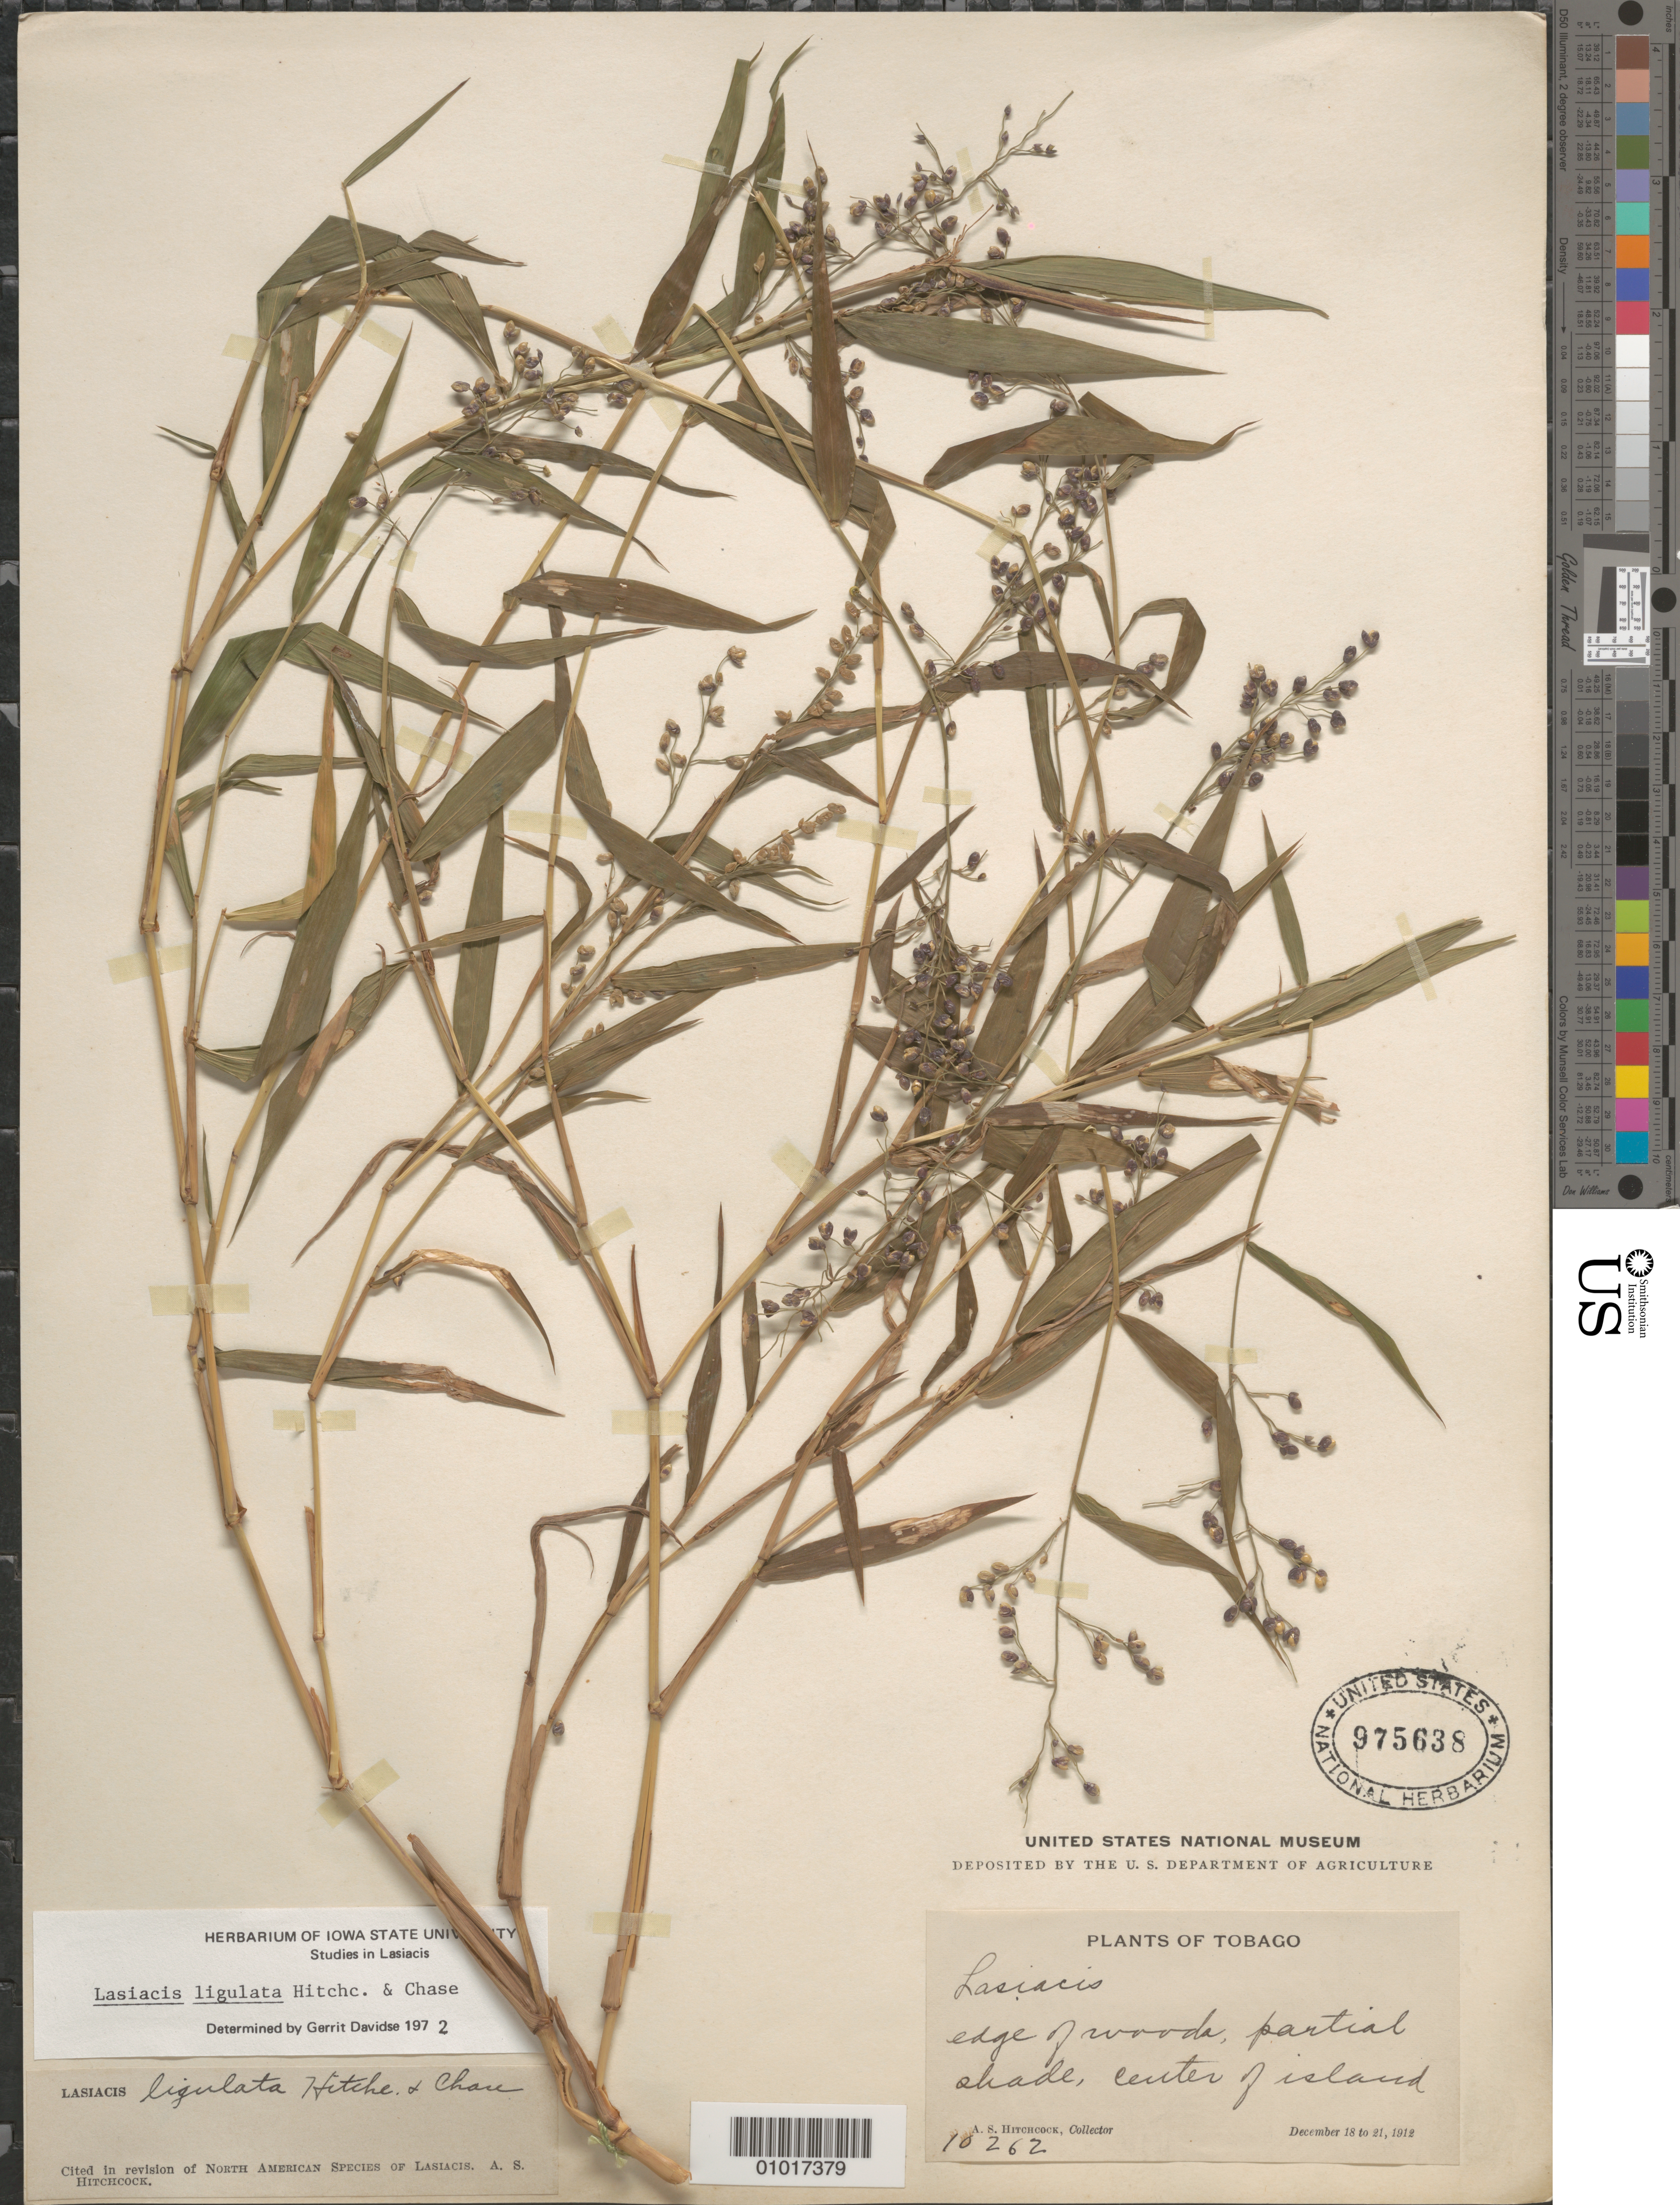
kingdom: Plantae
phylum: Tracheophyta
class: Liliopsida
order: Poales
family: Poaceae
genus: Lasiacis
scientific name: Lasiacis ligulata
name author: Hitchc. & Chase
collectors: A. S. Hitchcock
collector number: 10262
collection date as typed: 18 Dec 1912 to 18 Dec 1912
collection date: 1912-12-18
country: Trinidad and Tobago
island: Tobago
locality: edge of woods, center of island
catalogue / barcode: US 975638